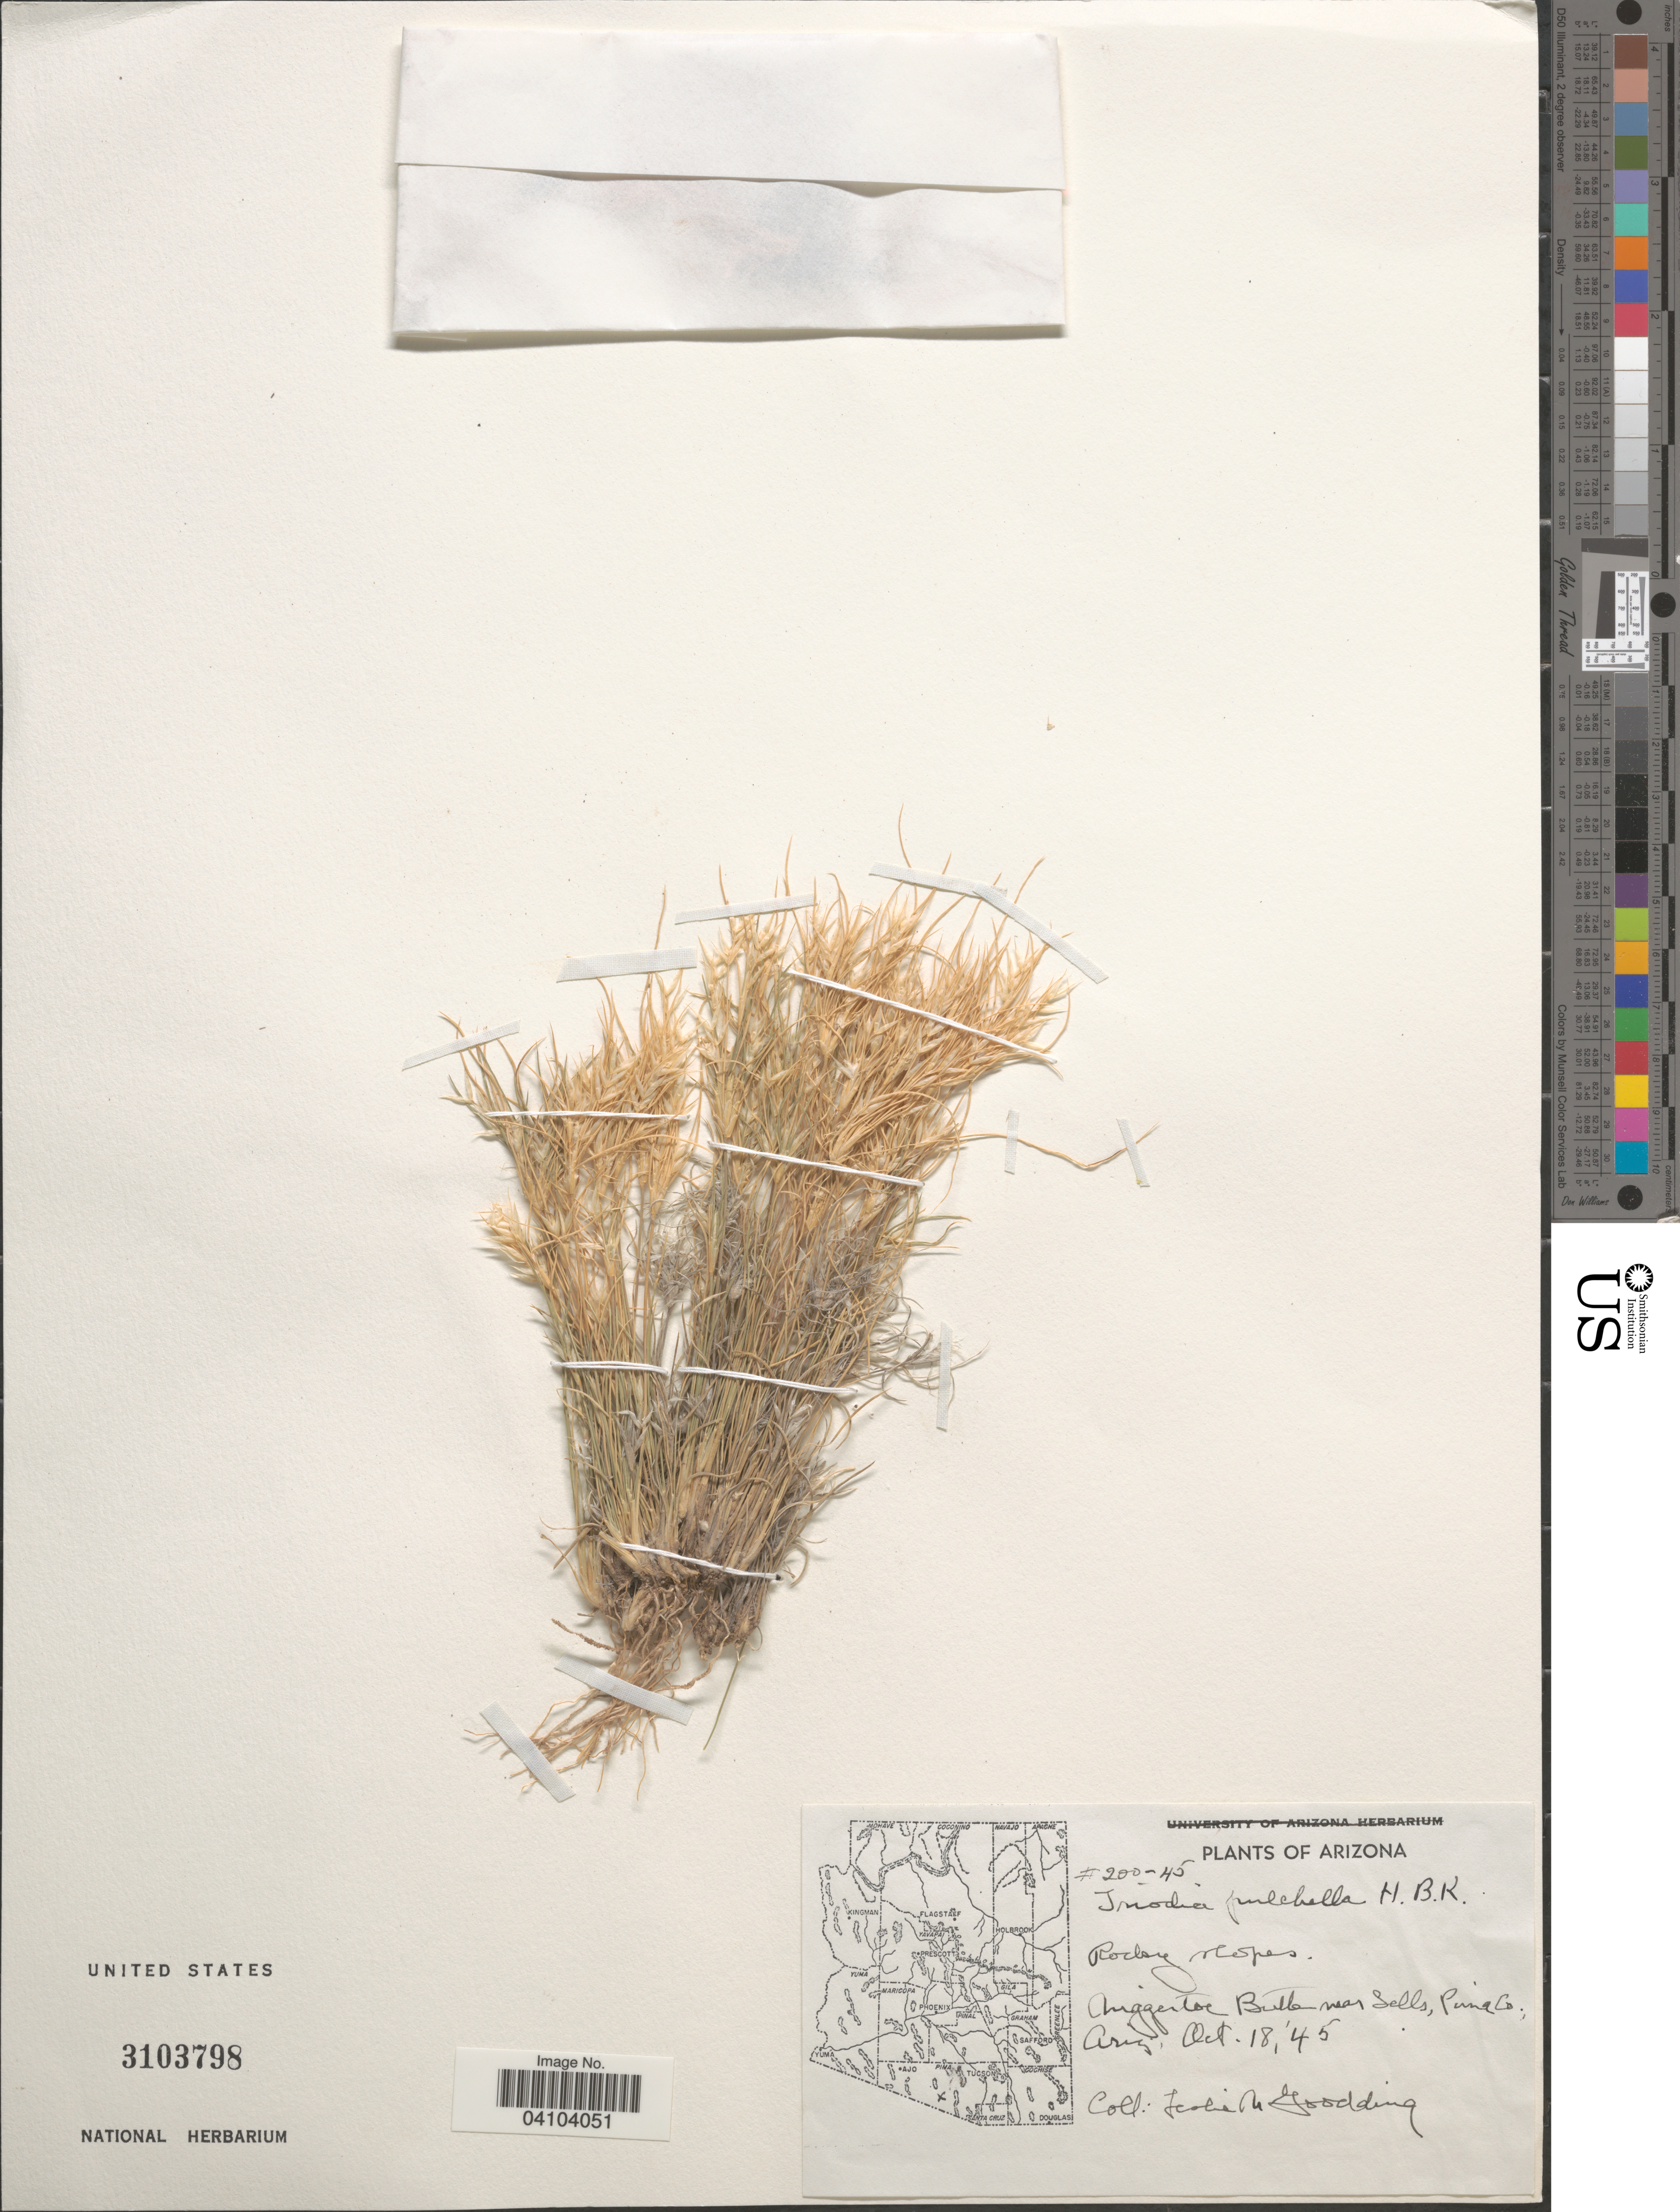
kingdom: Plantae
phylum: Tracheophyta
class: Liliopsida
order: Poales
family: Poaceae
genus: Dasyochloa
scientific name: Dasyochloa pulchella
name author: (Kunth) Willd. ex Rydb.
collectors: L. N. Goodding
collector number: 200-45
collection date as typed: Transcribed d/m/y: 18/10/45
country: United States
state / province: Arizona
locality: Niggertoe Butte near Sells, Pina Co.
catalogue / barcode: US 3103798